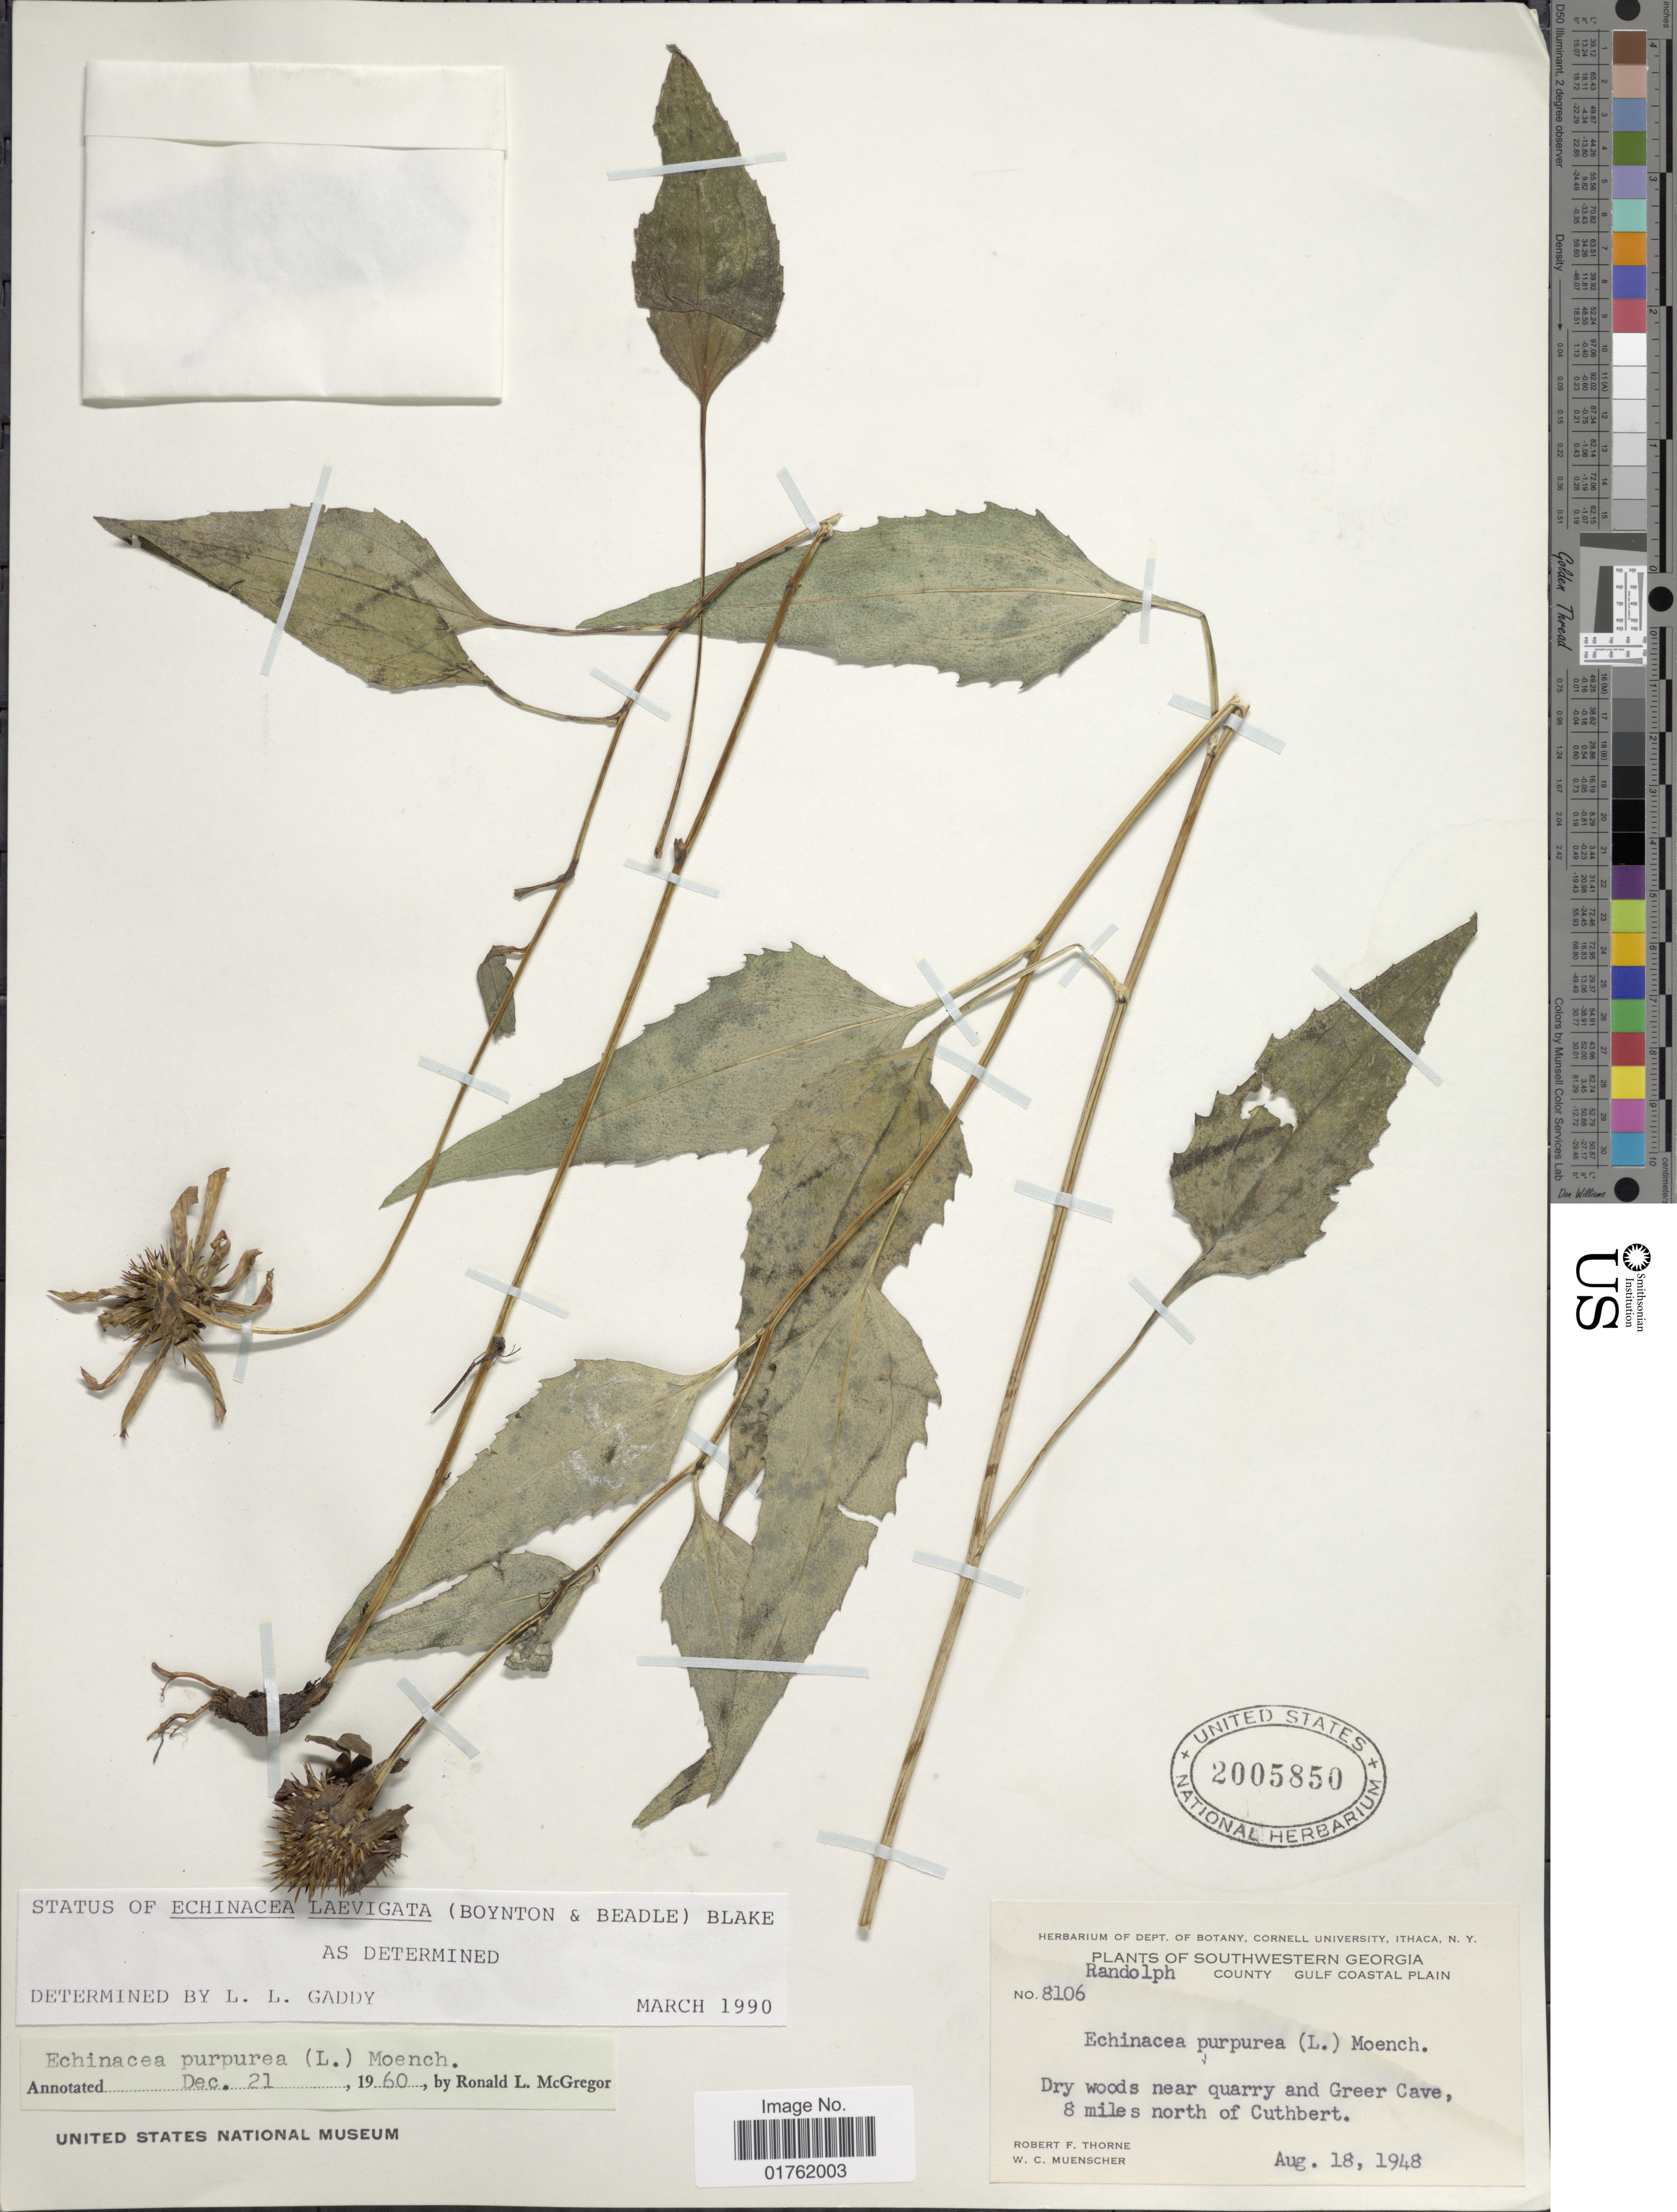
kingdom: Plantae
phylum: Tracheophyta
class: Magnoliopsida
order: Asterales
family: Asteraceae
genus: Echinacea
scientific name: Echinacea purpurea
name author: (L.) Moench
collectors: R. F. Thorne & W. Muenscher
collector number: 8106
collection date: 1948-08-18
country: United States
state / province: Georgia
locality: Southwestern Georgia, Randolph County, Gulf Coastal Plain, Dry woods near quarry and Greer Cave, 8 miles north of Cuthbert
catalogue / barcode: US 2005850